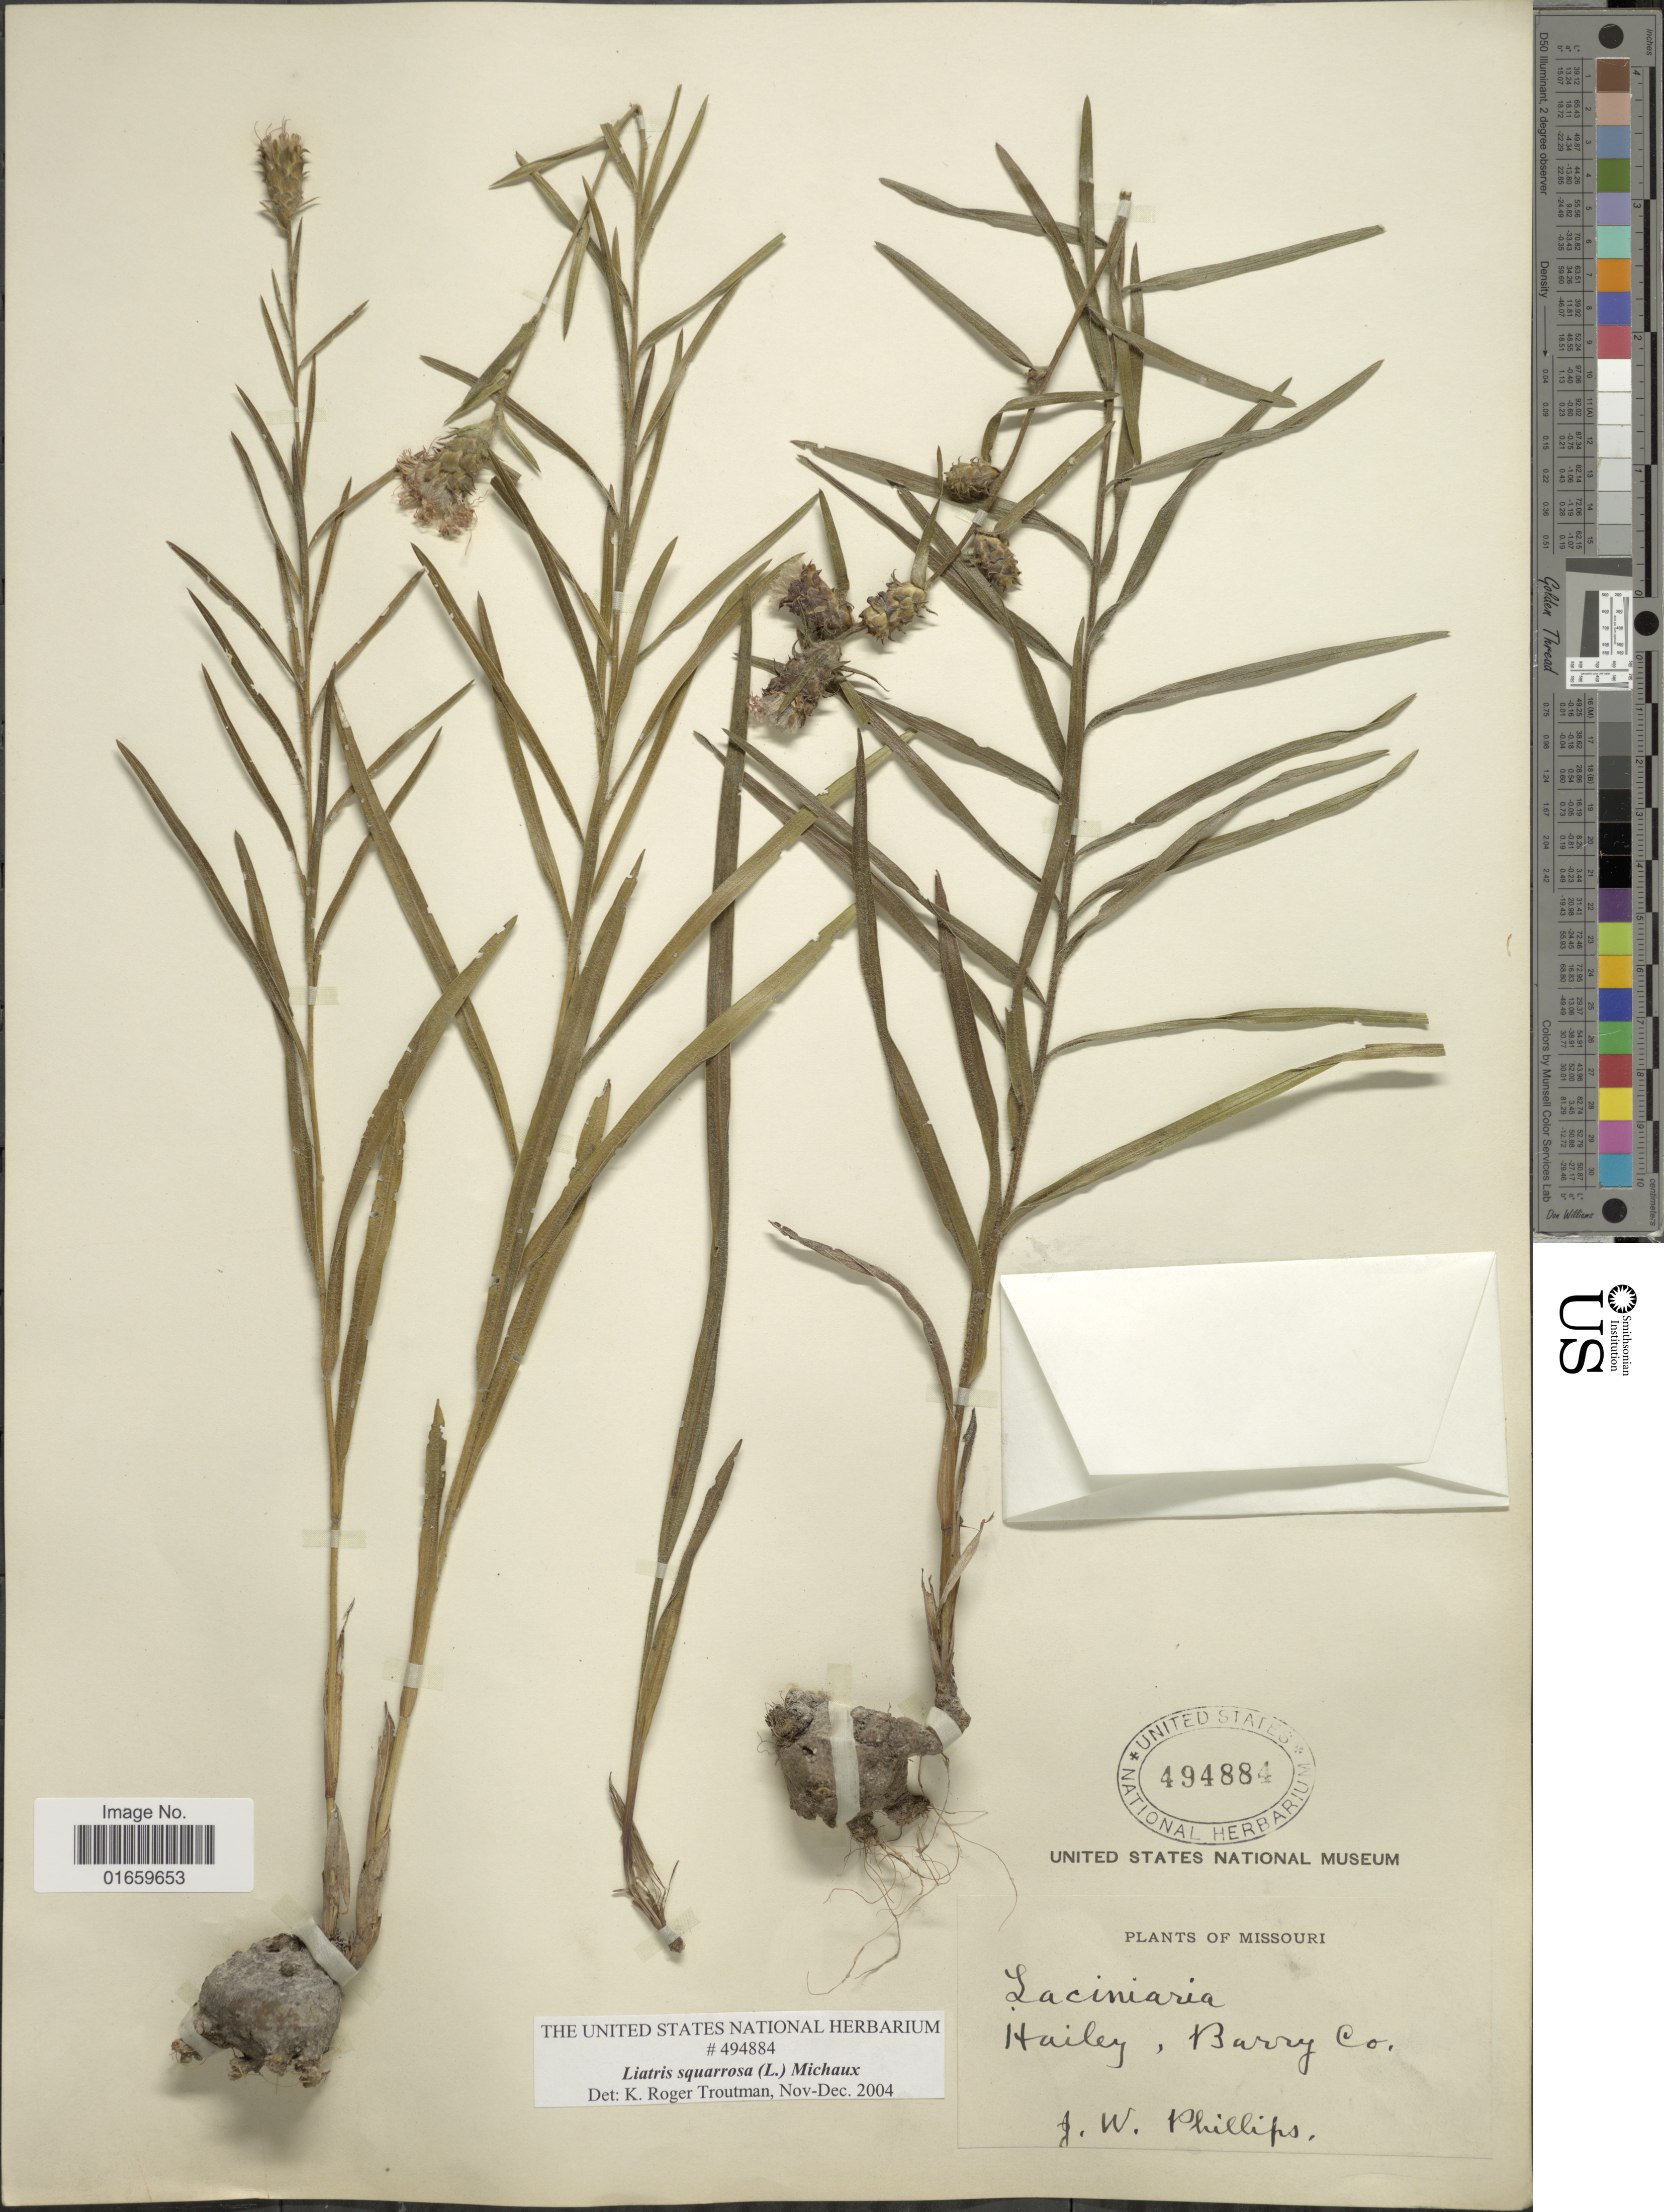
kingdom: Plantae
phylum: Tracheophyta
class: Magnoliopsida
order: Asterales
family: Asteraceae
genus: Liatris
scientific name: Liatris squarrosa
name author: (L.) Michx.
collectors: J. Phillips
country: United States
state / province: Missouri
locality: Hailey, Burry co.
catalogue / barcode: US 494884